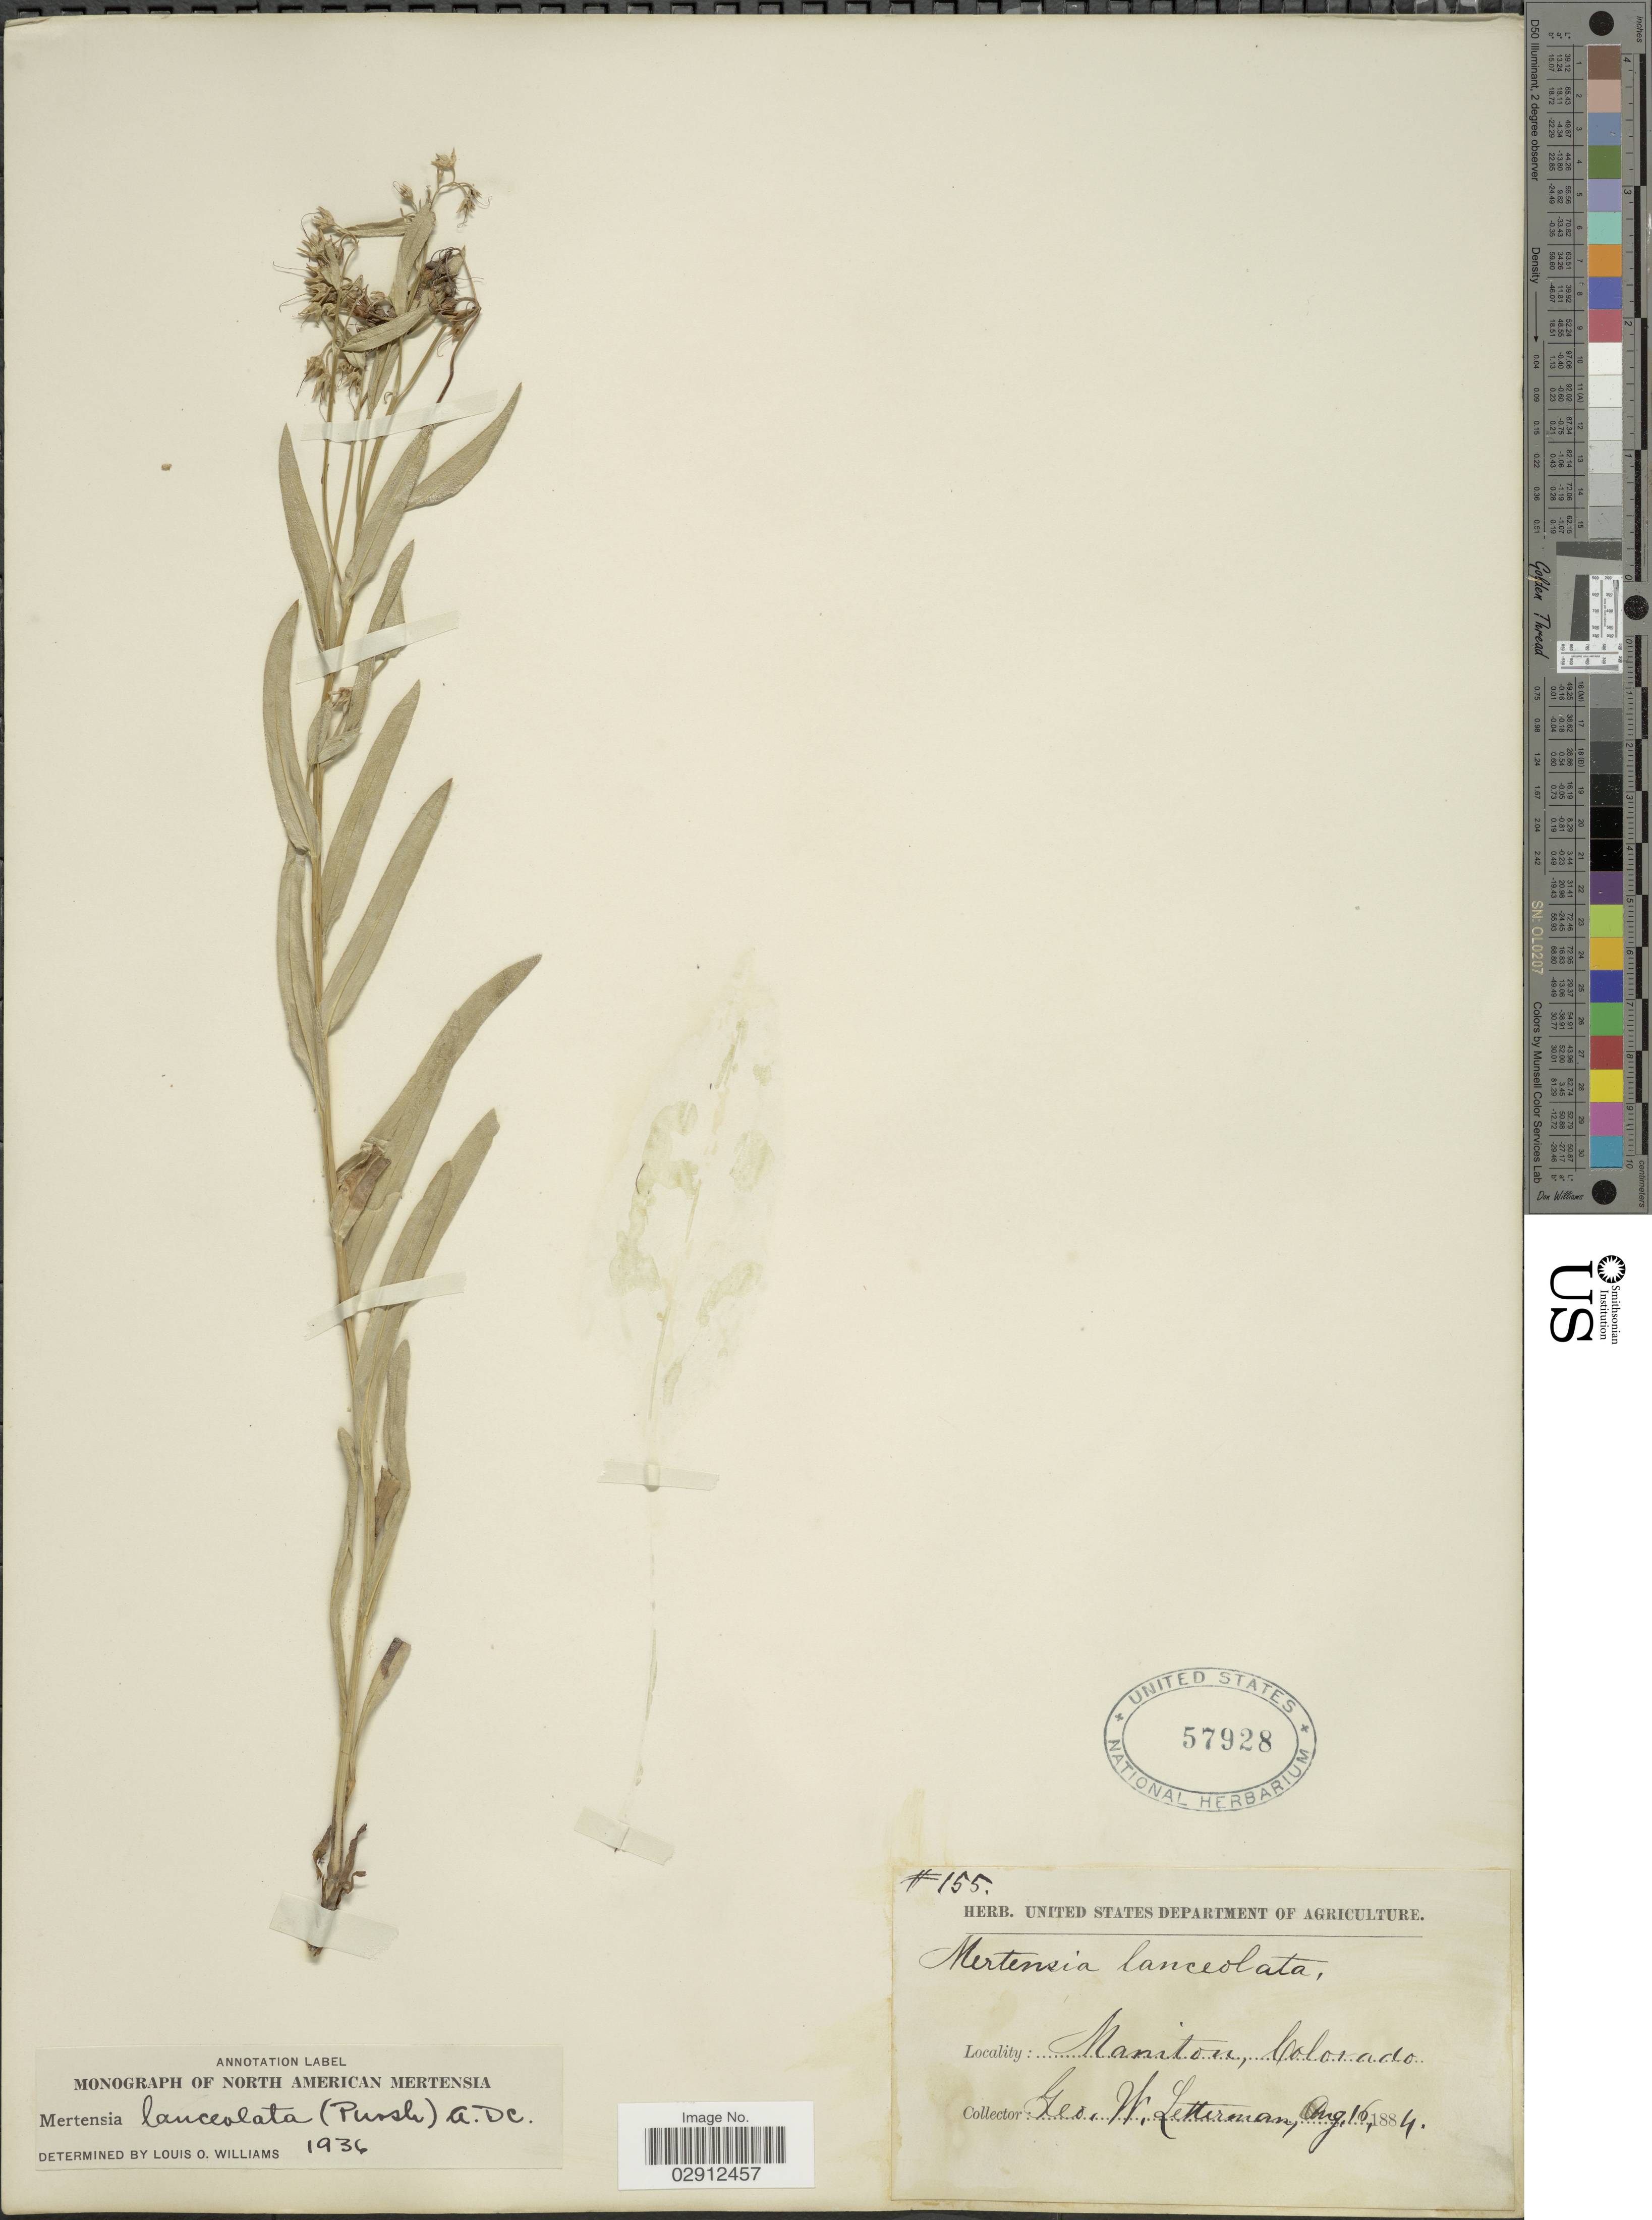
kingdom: Plantae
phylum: Tracheophyta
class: Magnoliopsida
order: Boraginales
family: Boraginaceae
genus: Mertensia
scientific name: Mertensia lanceolata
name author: (Pursh) DC. ex A. DC.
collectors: G. W. Letterman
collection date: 1884-08-16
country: United States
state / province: Colorado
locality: Maniton, Colorado.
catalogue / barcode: US 57928